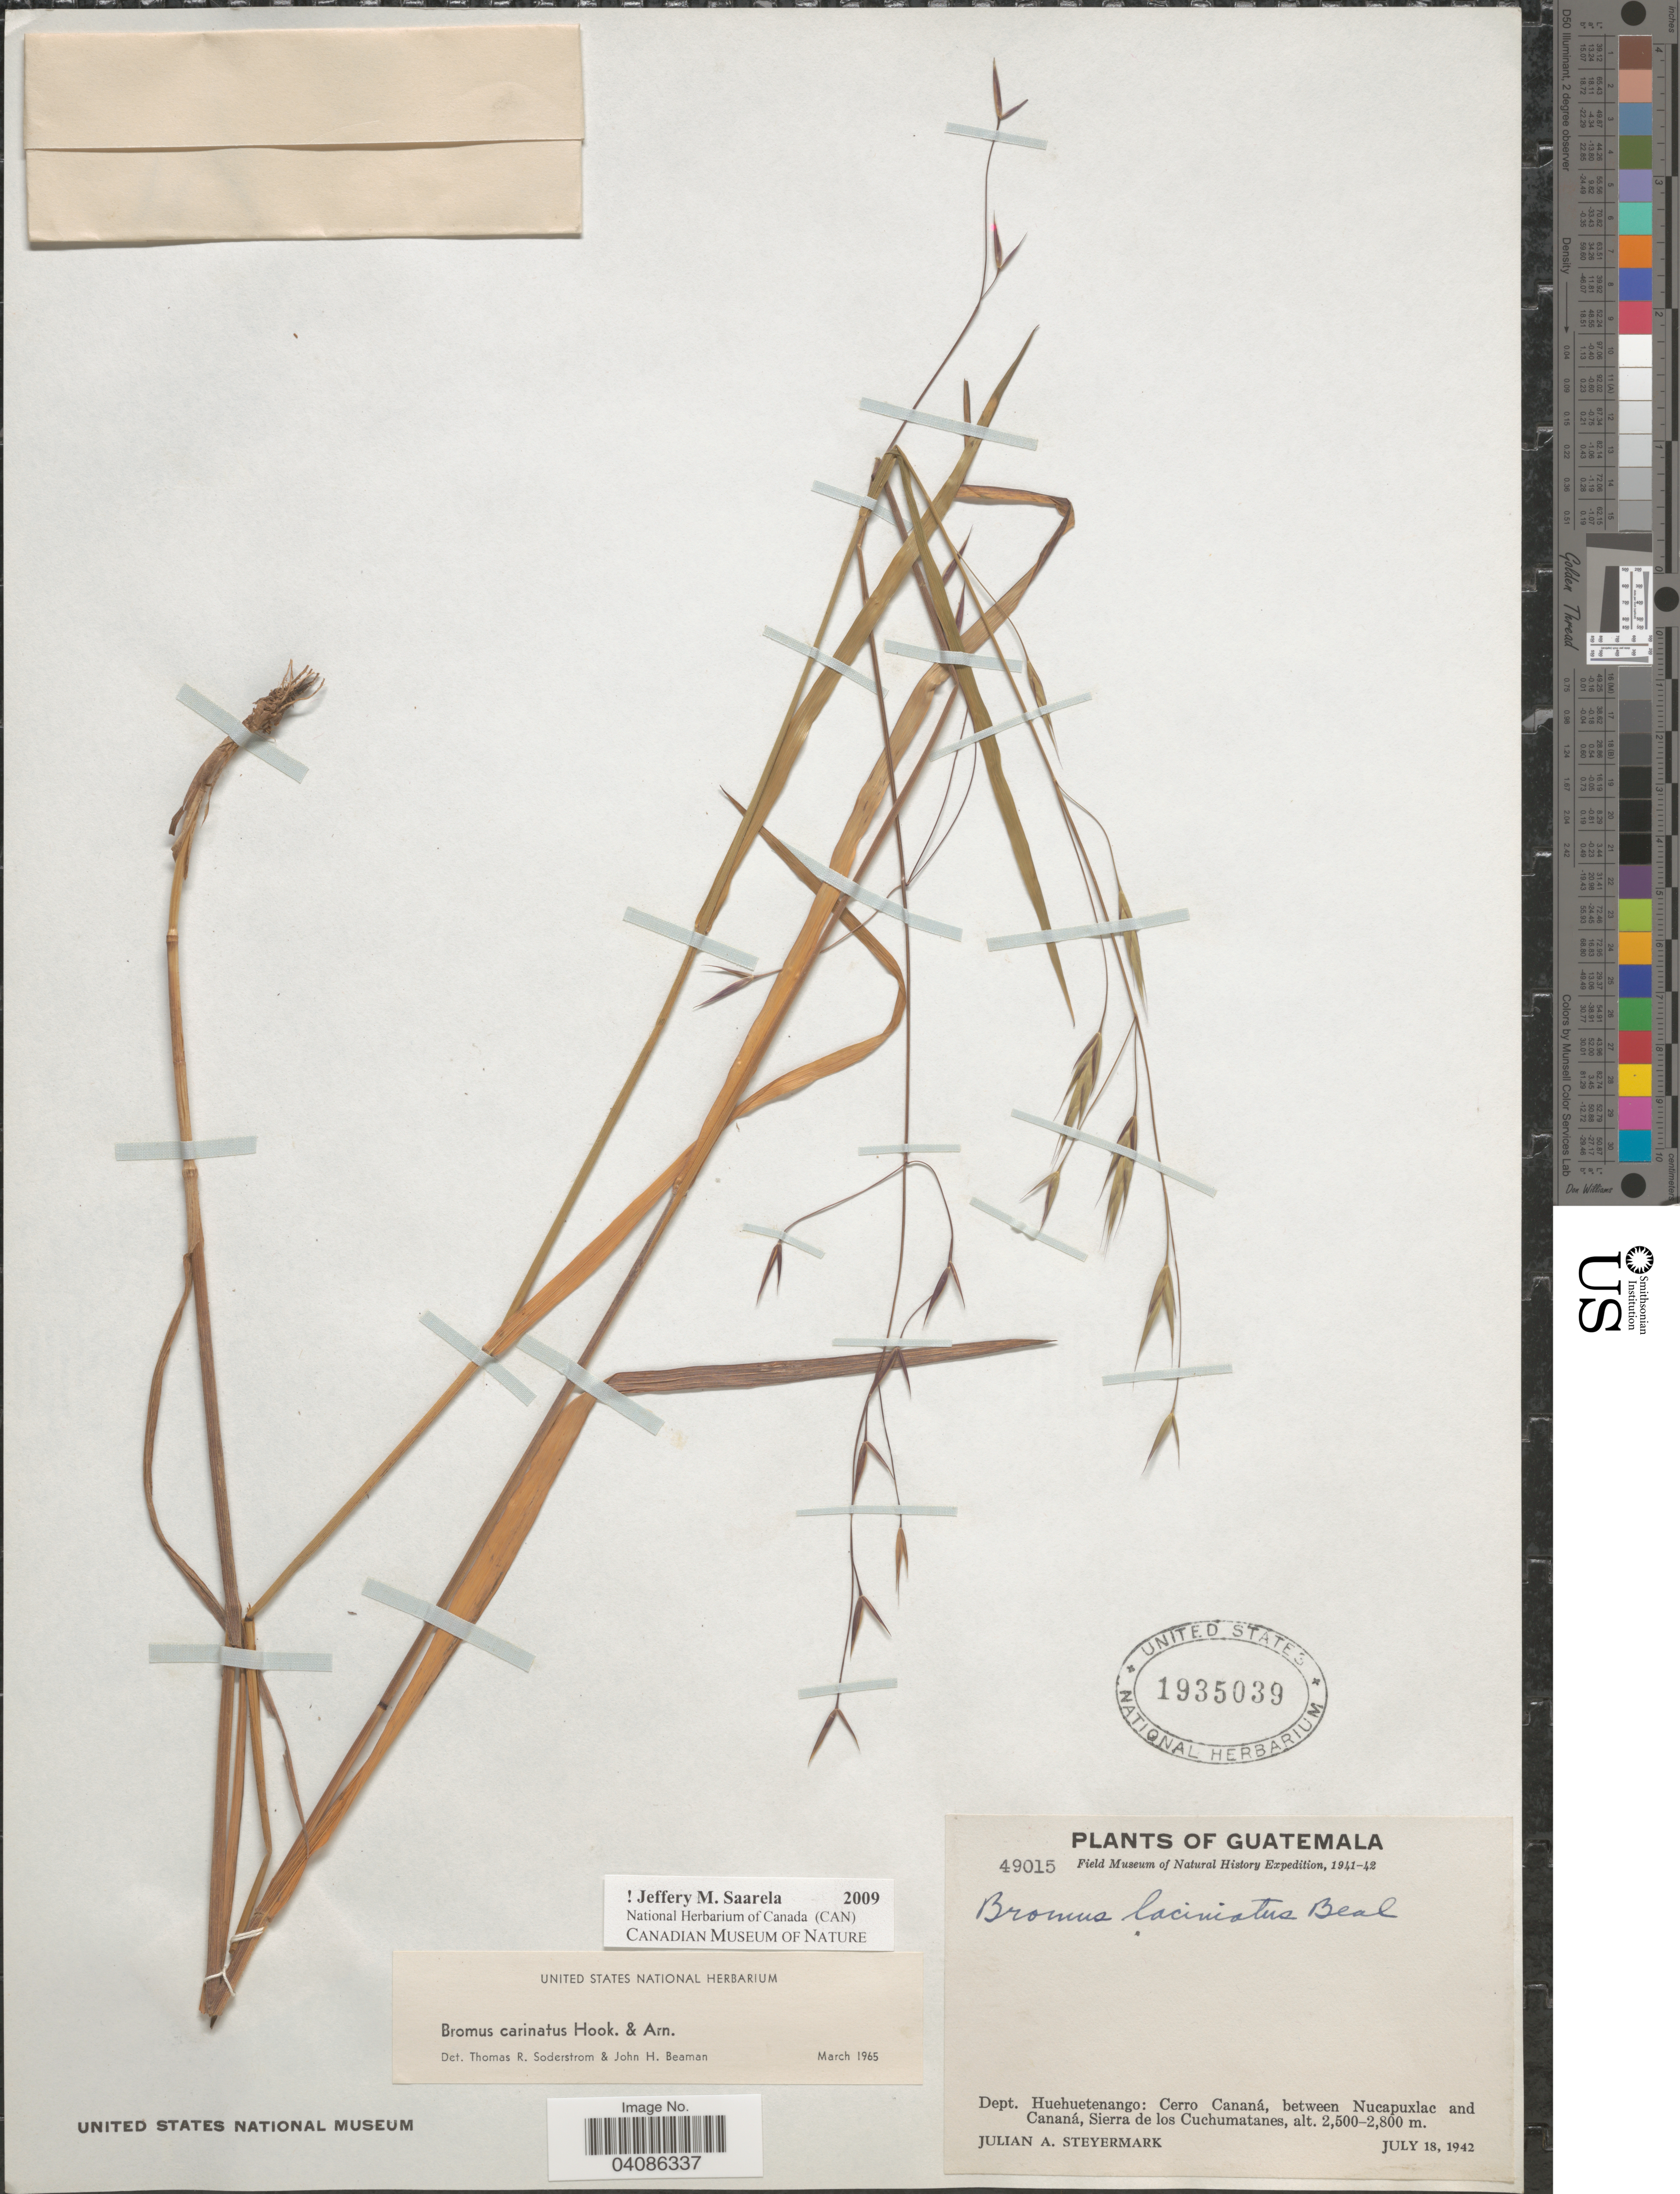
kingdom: Plantae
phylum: Tracheophyta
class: Liliopsida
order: Poales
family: Poaceae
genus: Bromus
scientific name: Bromus carinatus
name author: Hook. & Arn.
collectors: J. Steyermark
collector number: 49015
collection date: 1942-07-18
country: Guatemala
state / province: Huehuetenango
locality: Field Museum of Natural History Expedition, 1941-42.Dept. Huehuetenango: Cerro Cananá, between Nucapuxlac and Cananá, Sierra de los Cuchumatanes.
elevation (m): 2500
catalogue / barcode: US 1935039